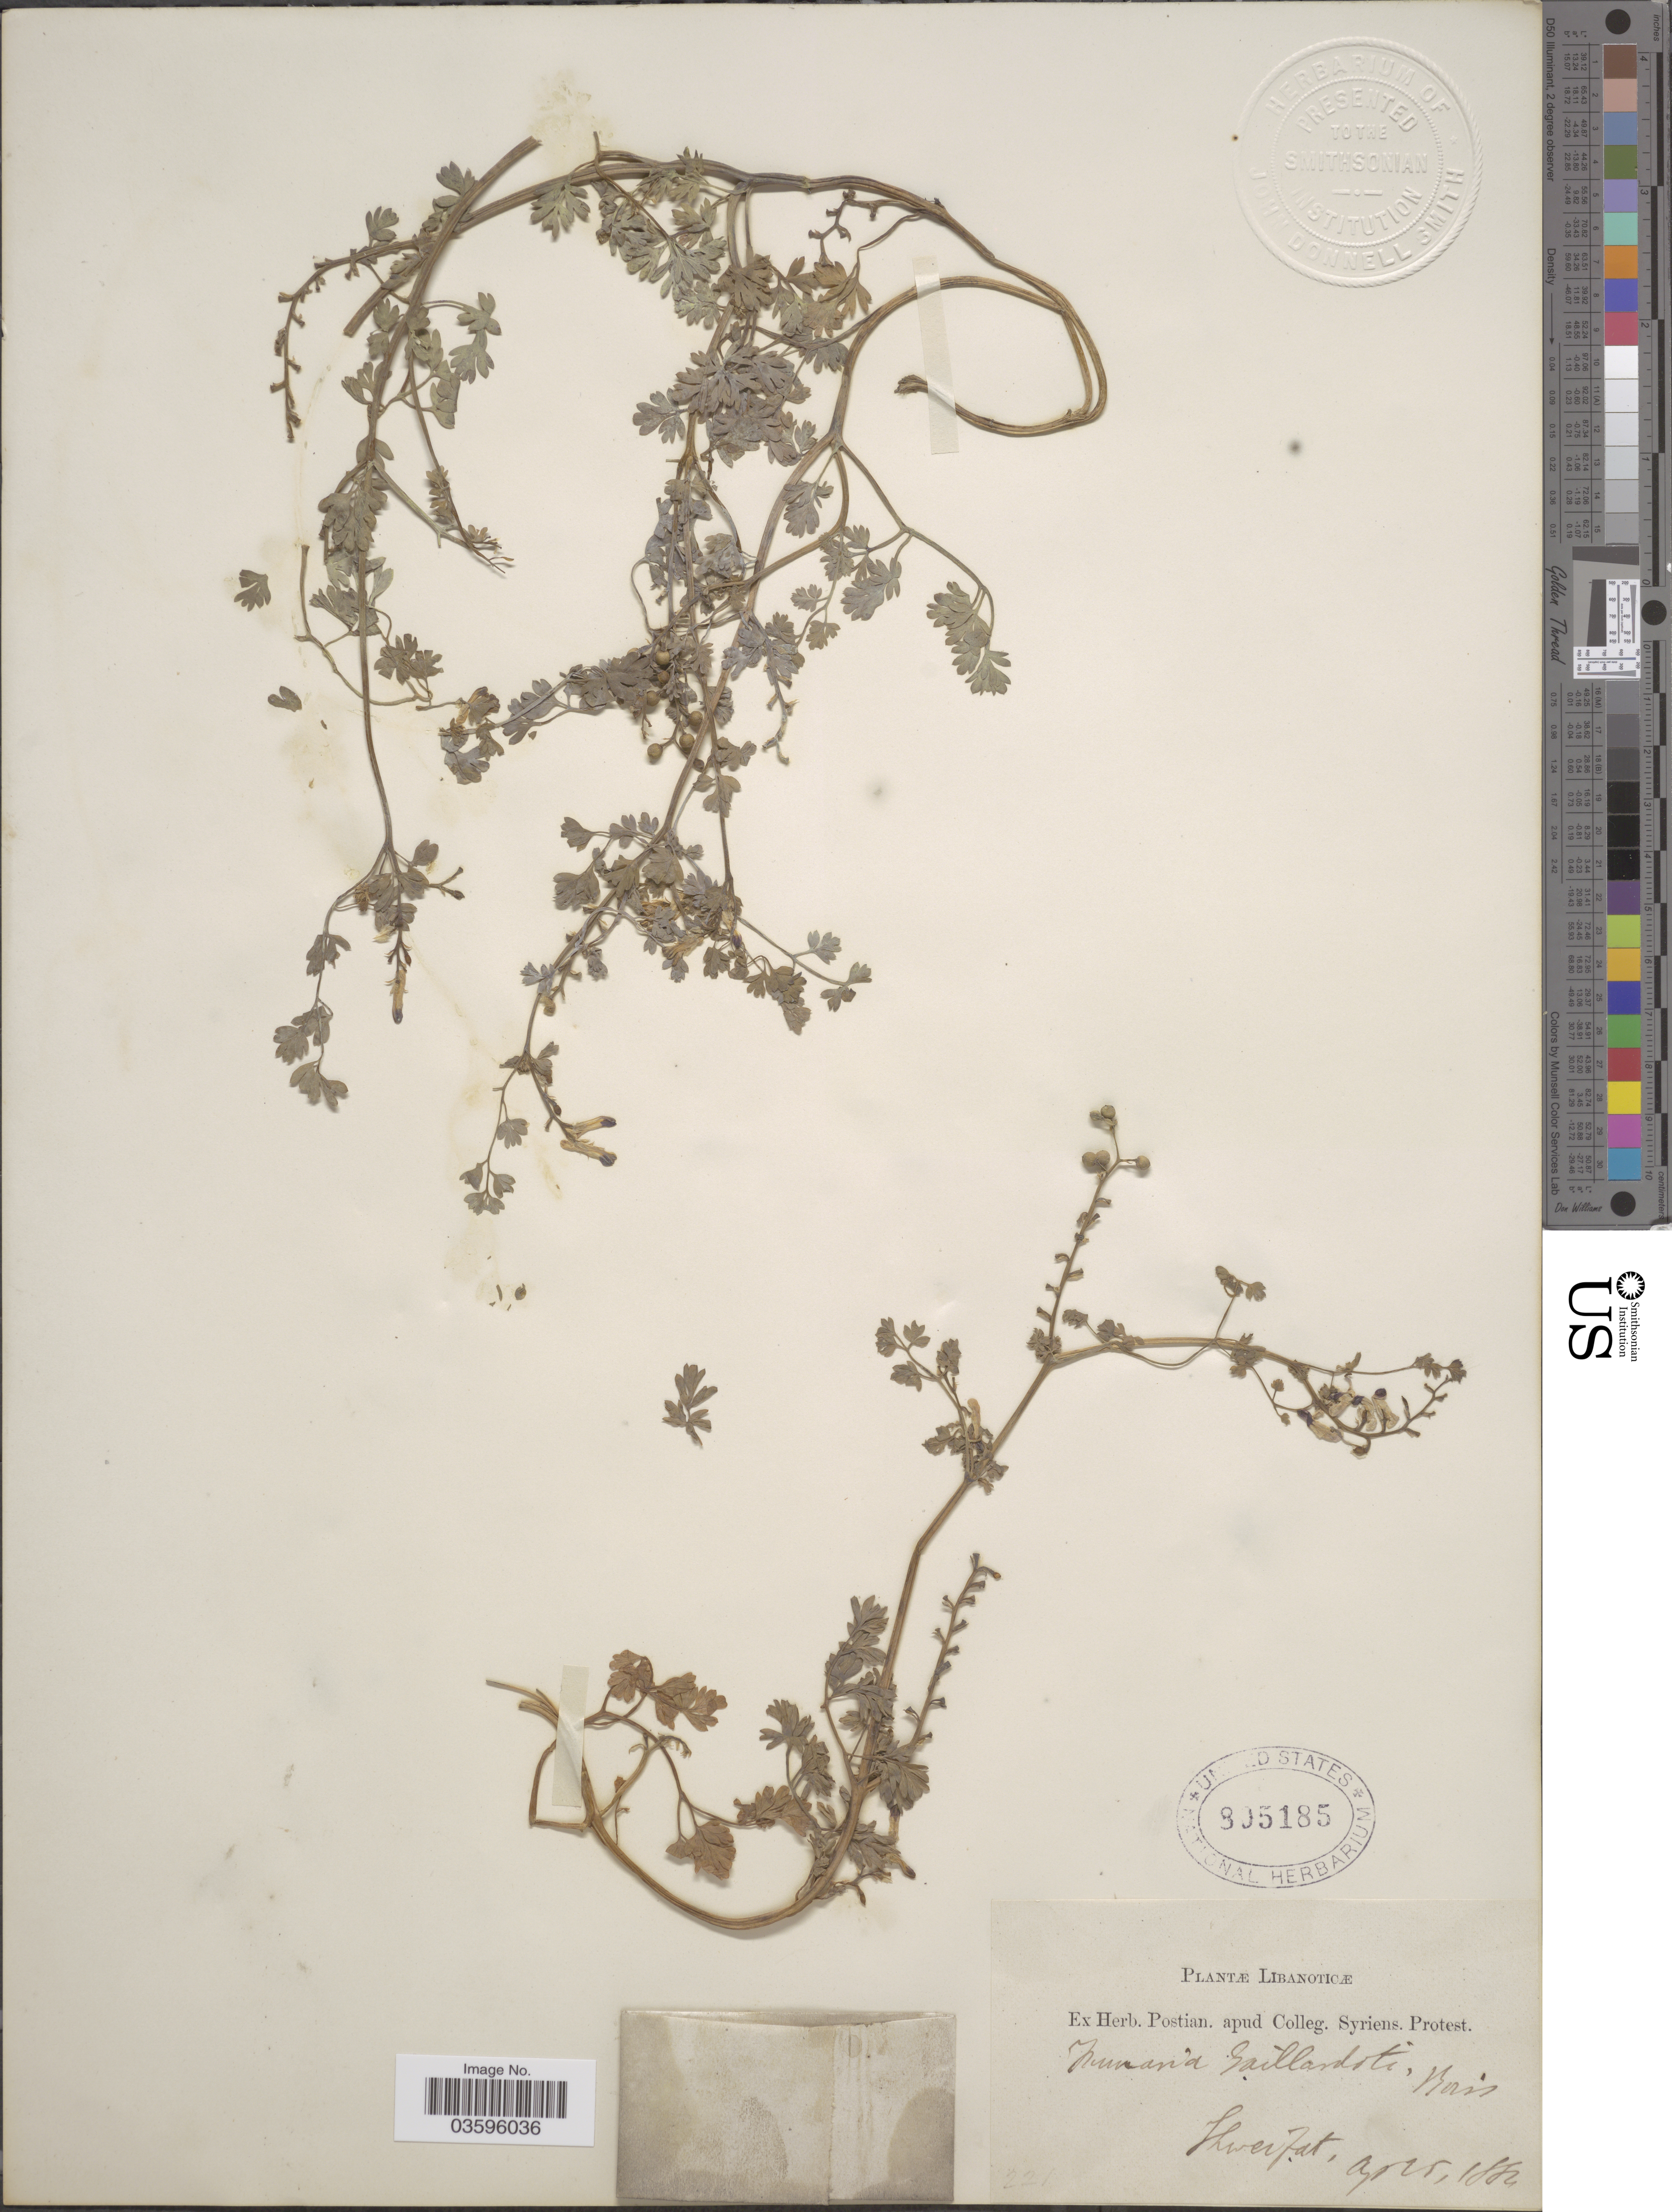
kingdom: Plantae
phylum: Tracheophyta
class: Magnoliopsida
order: Ranunculales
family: Papaveraceae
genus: Fumaria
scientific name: Fumaria gaillardotii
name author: Boiss.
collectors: ex herb. Postian. apud Colleg. Syriens. Protest. USE "Fannie P. A. Shepard" (10308853) AS PRIMARY COLLECTOR INSTEAD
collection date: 1884-04-25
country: Lebanon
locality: Libanoticœ. Thwerfat. [interpreted]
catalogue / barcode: US 805185